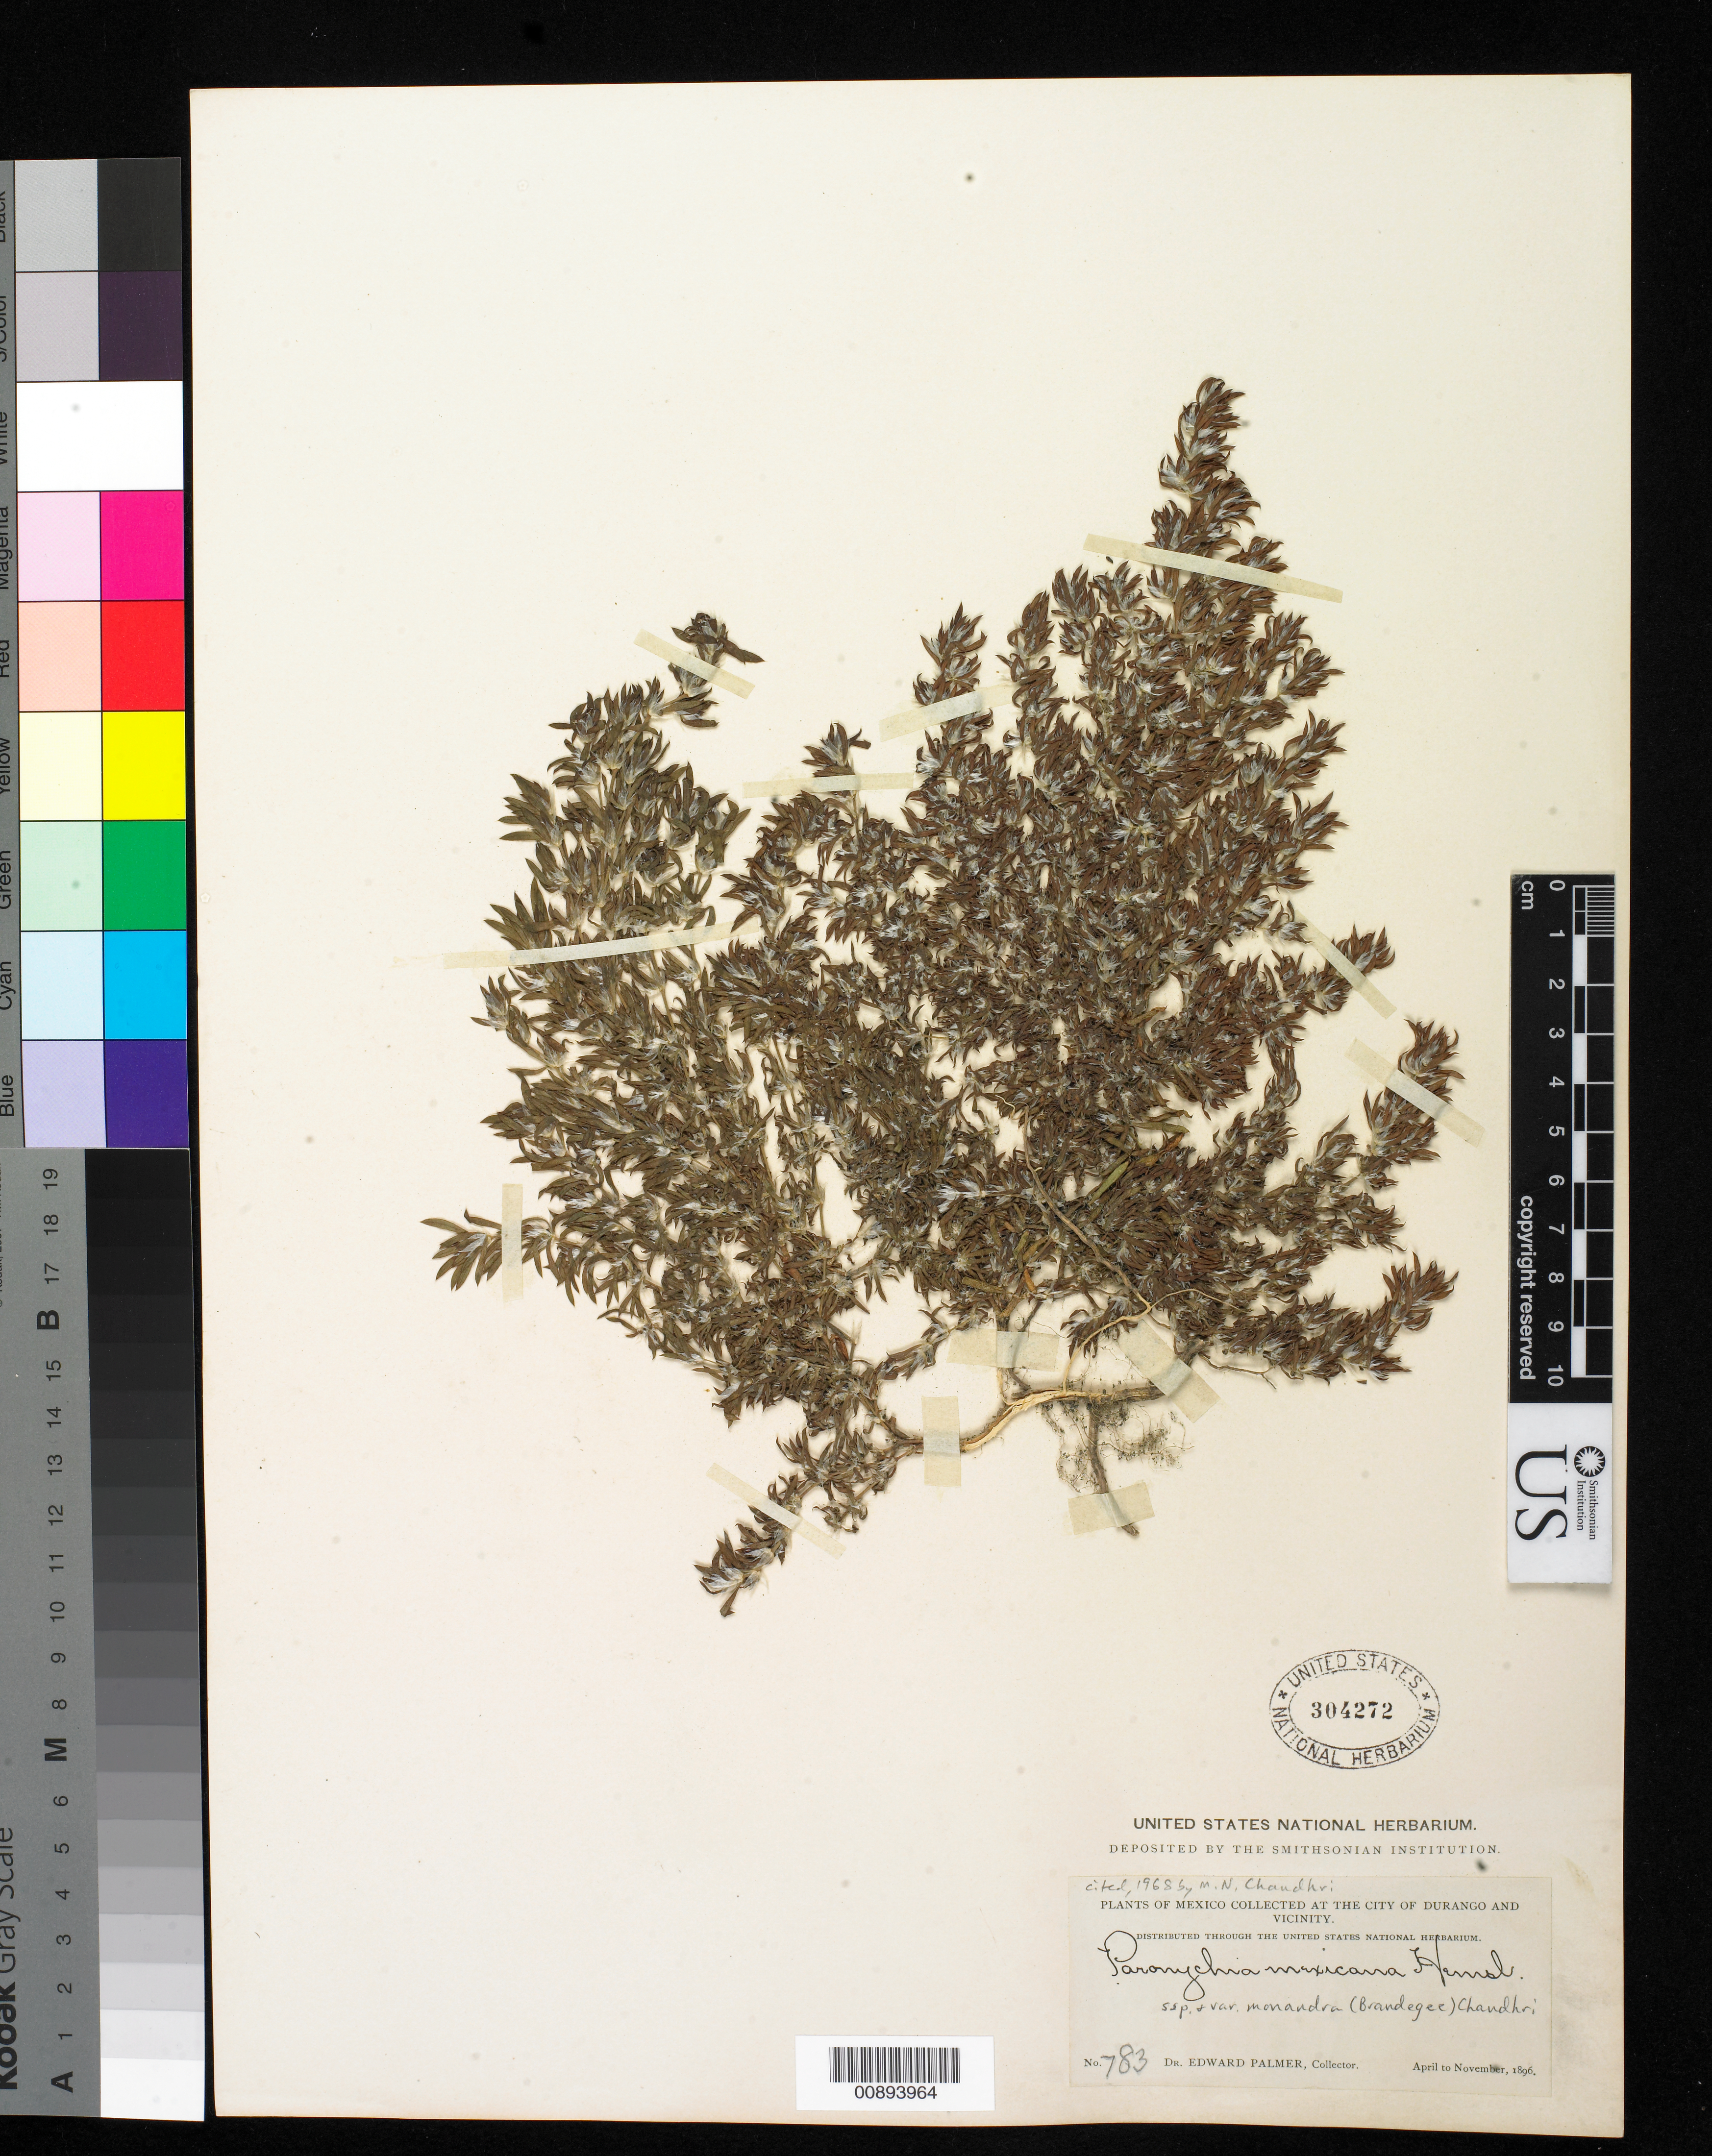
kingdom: Plantae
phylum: Tracheophyta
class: Magnoliopsida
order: Caryophyllales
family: Caryophyllaceae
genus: Paronychia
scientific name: Paronychia mexicana subsp. monandra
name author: (Brandegee)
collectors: E. Palmer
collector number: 783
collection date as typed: Apr 1896 to -- Nov 1896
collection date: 1896-04/1896-11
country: Mexico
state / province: Durango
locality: City of Durango and vicinity.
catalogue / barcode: US 304272